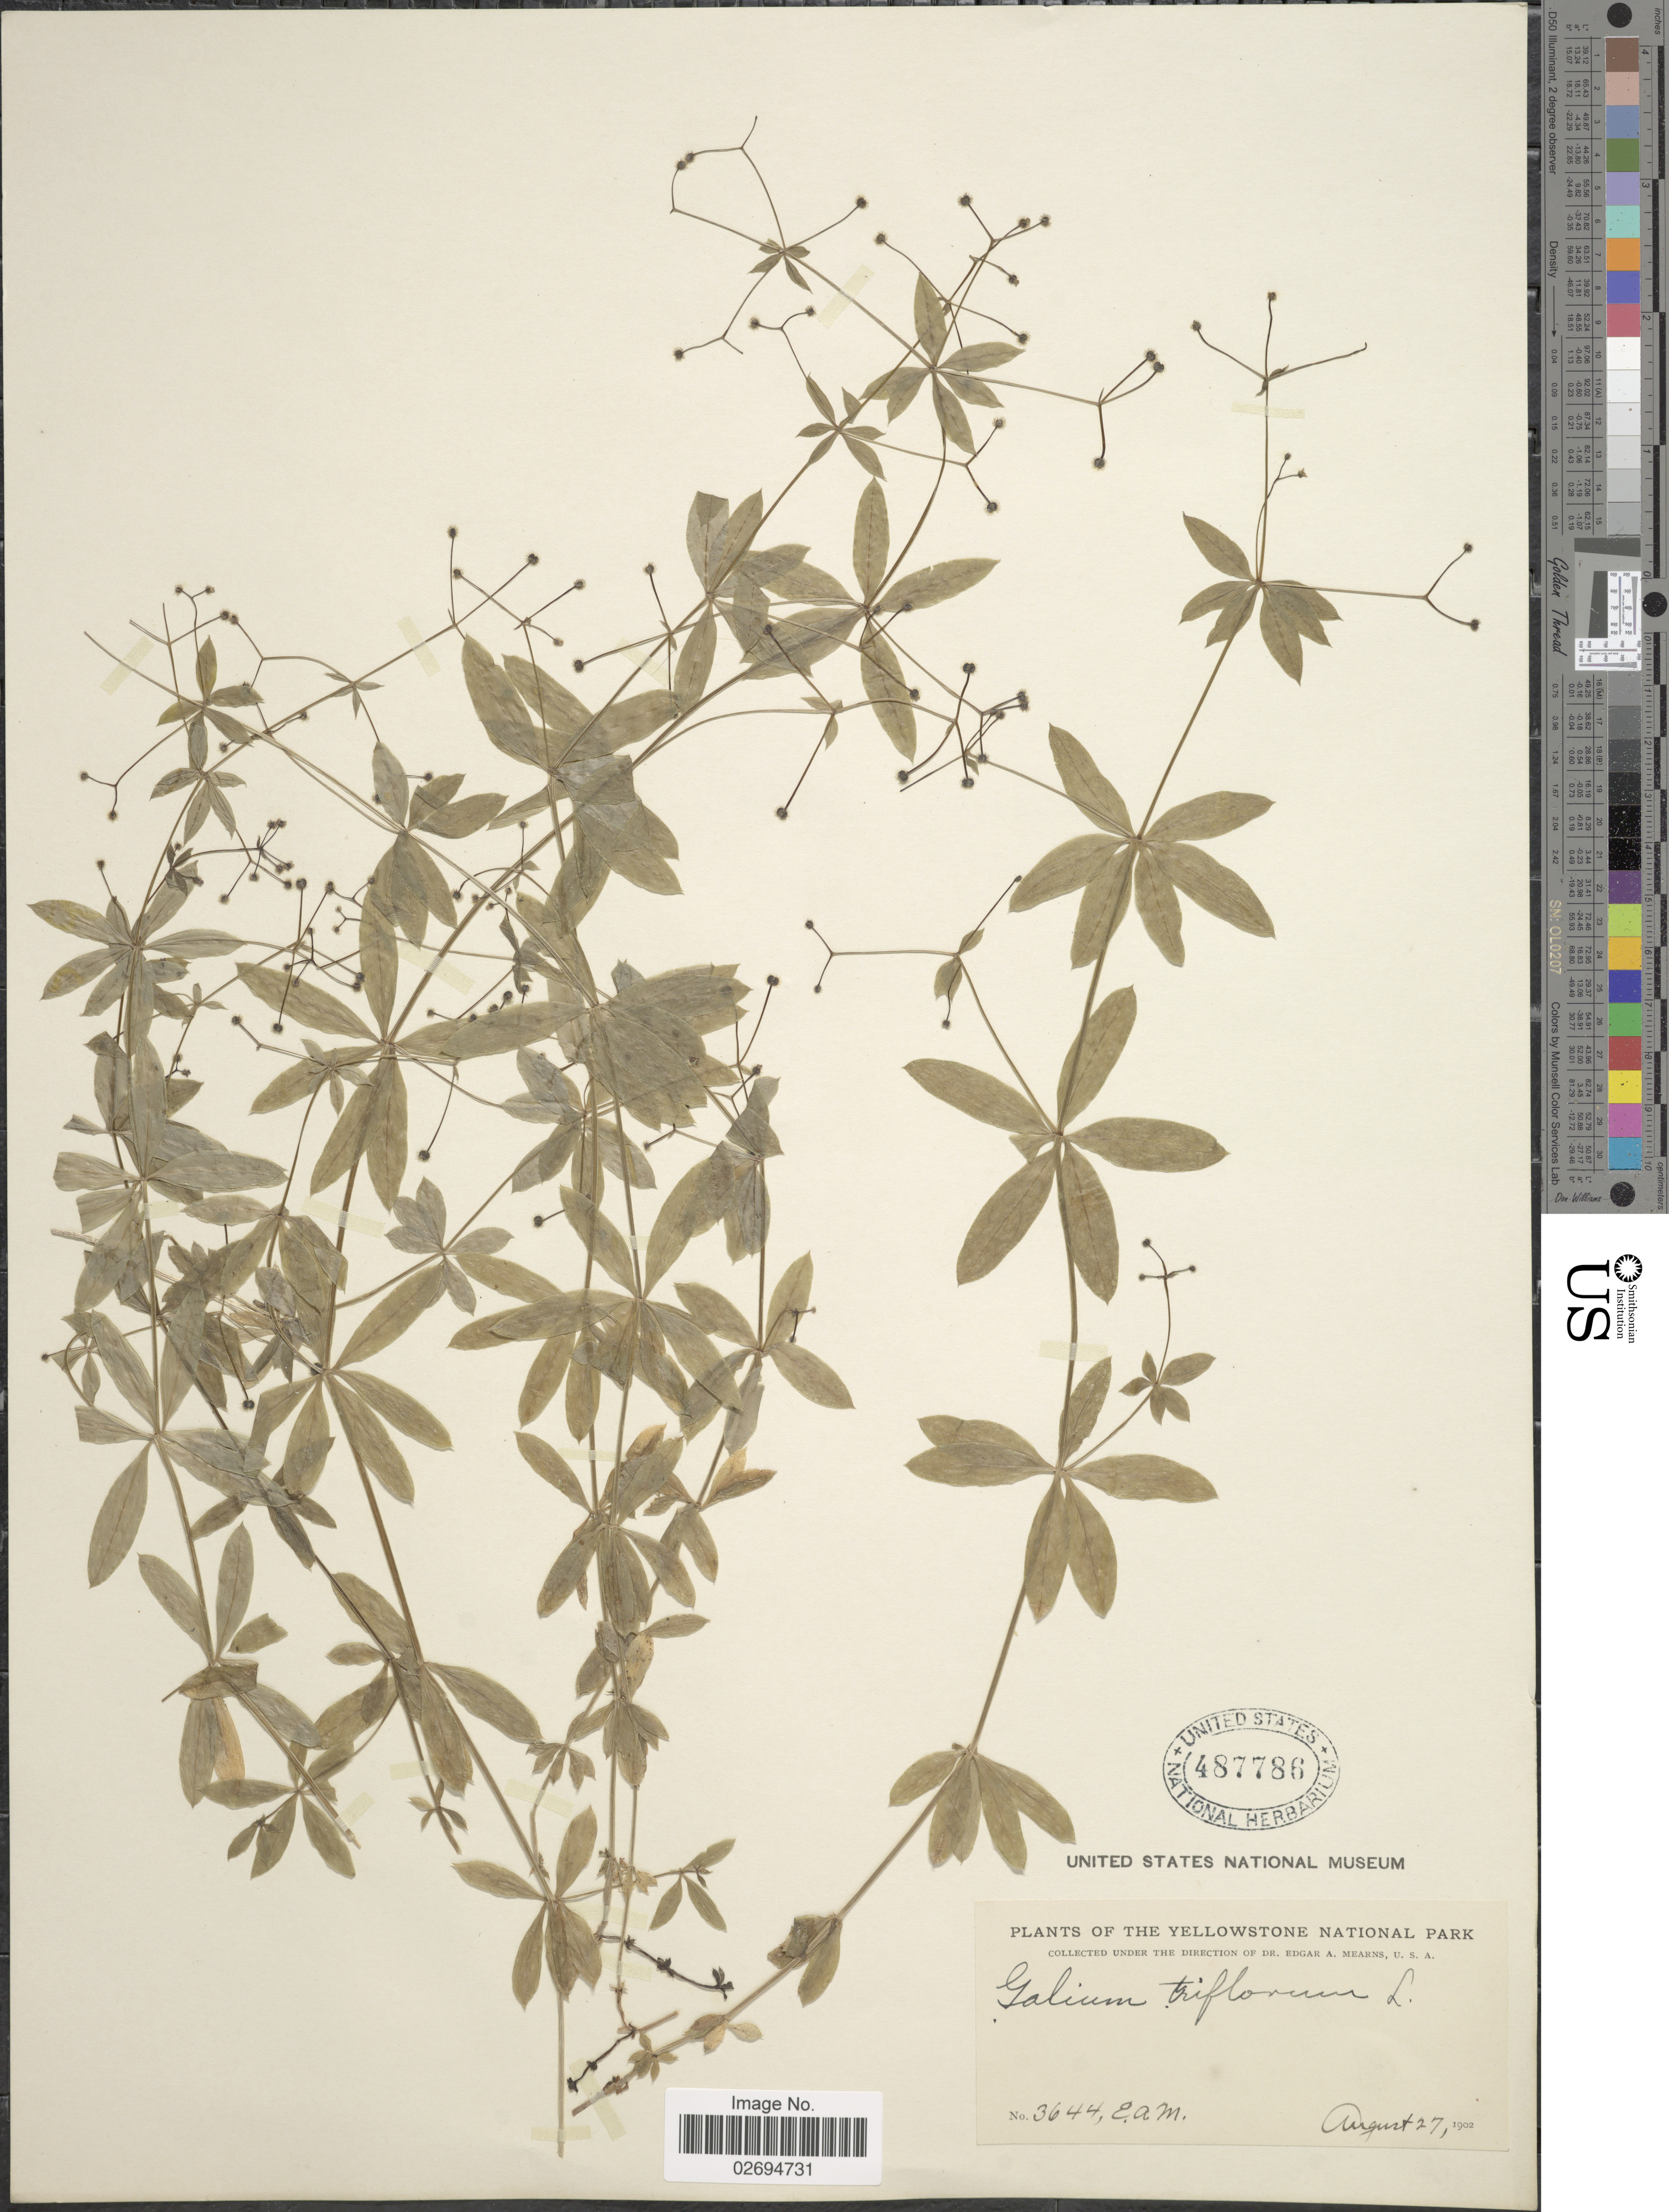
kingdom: Plantae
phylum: Tracheophyta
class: Magnoliopsida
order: Gentianales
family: Rubiaceae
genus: Galium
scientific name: Galium triflorum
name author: Michx.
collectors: E. A. Mearns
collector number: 3644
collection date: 1902-08-27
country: United States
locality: The Yellowstone National Park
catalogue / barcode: US 487786